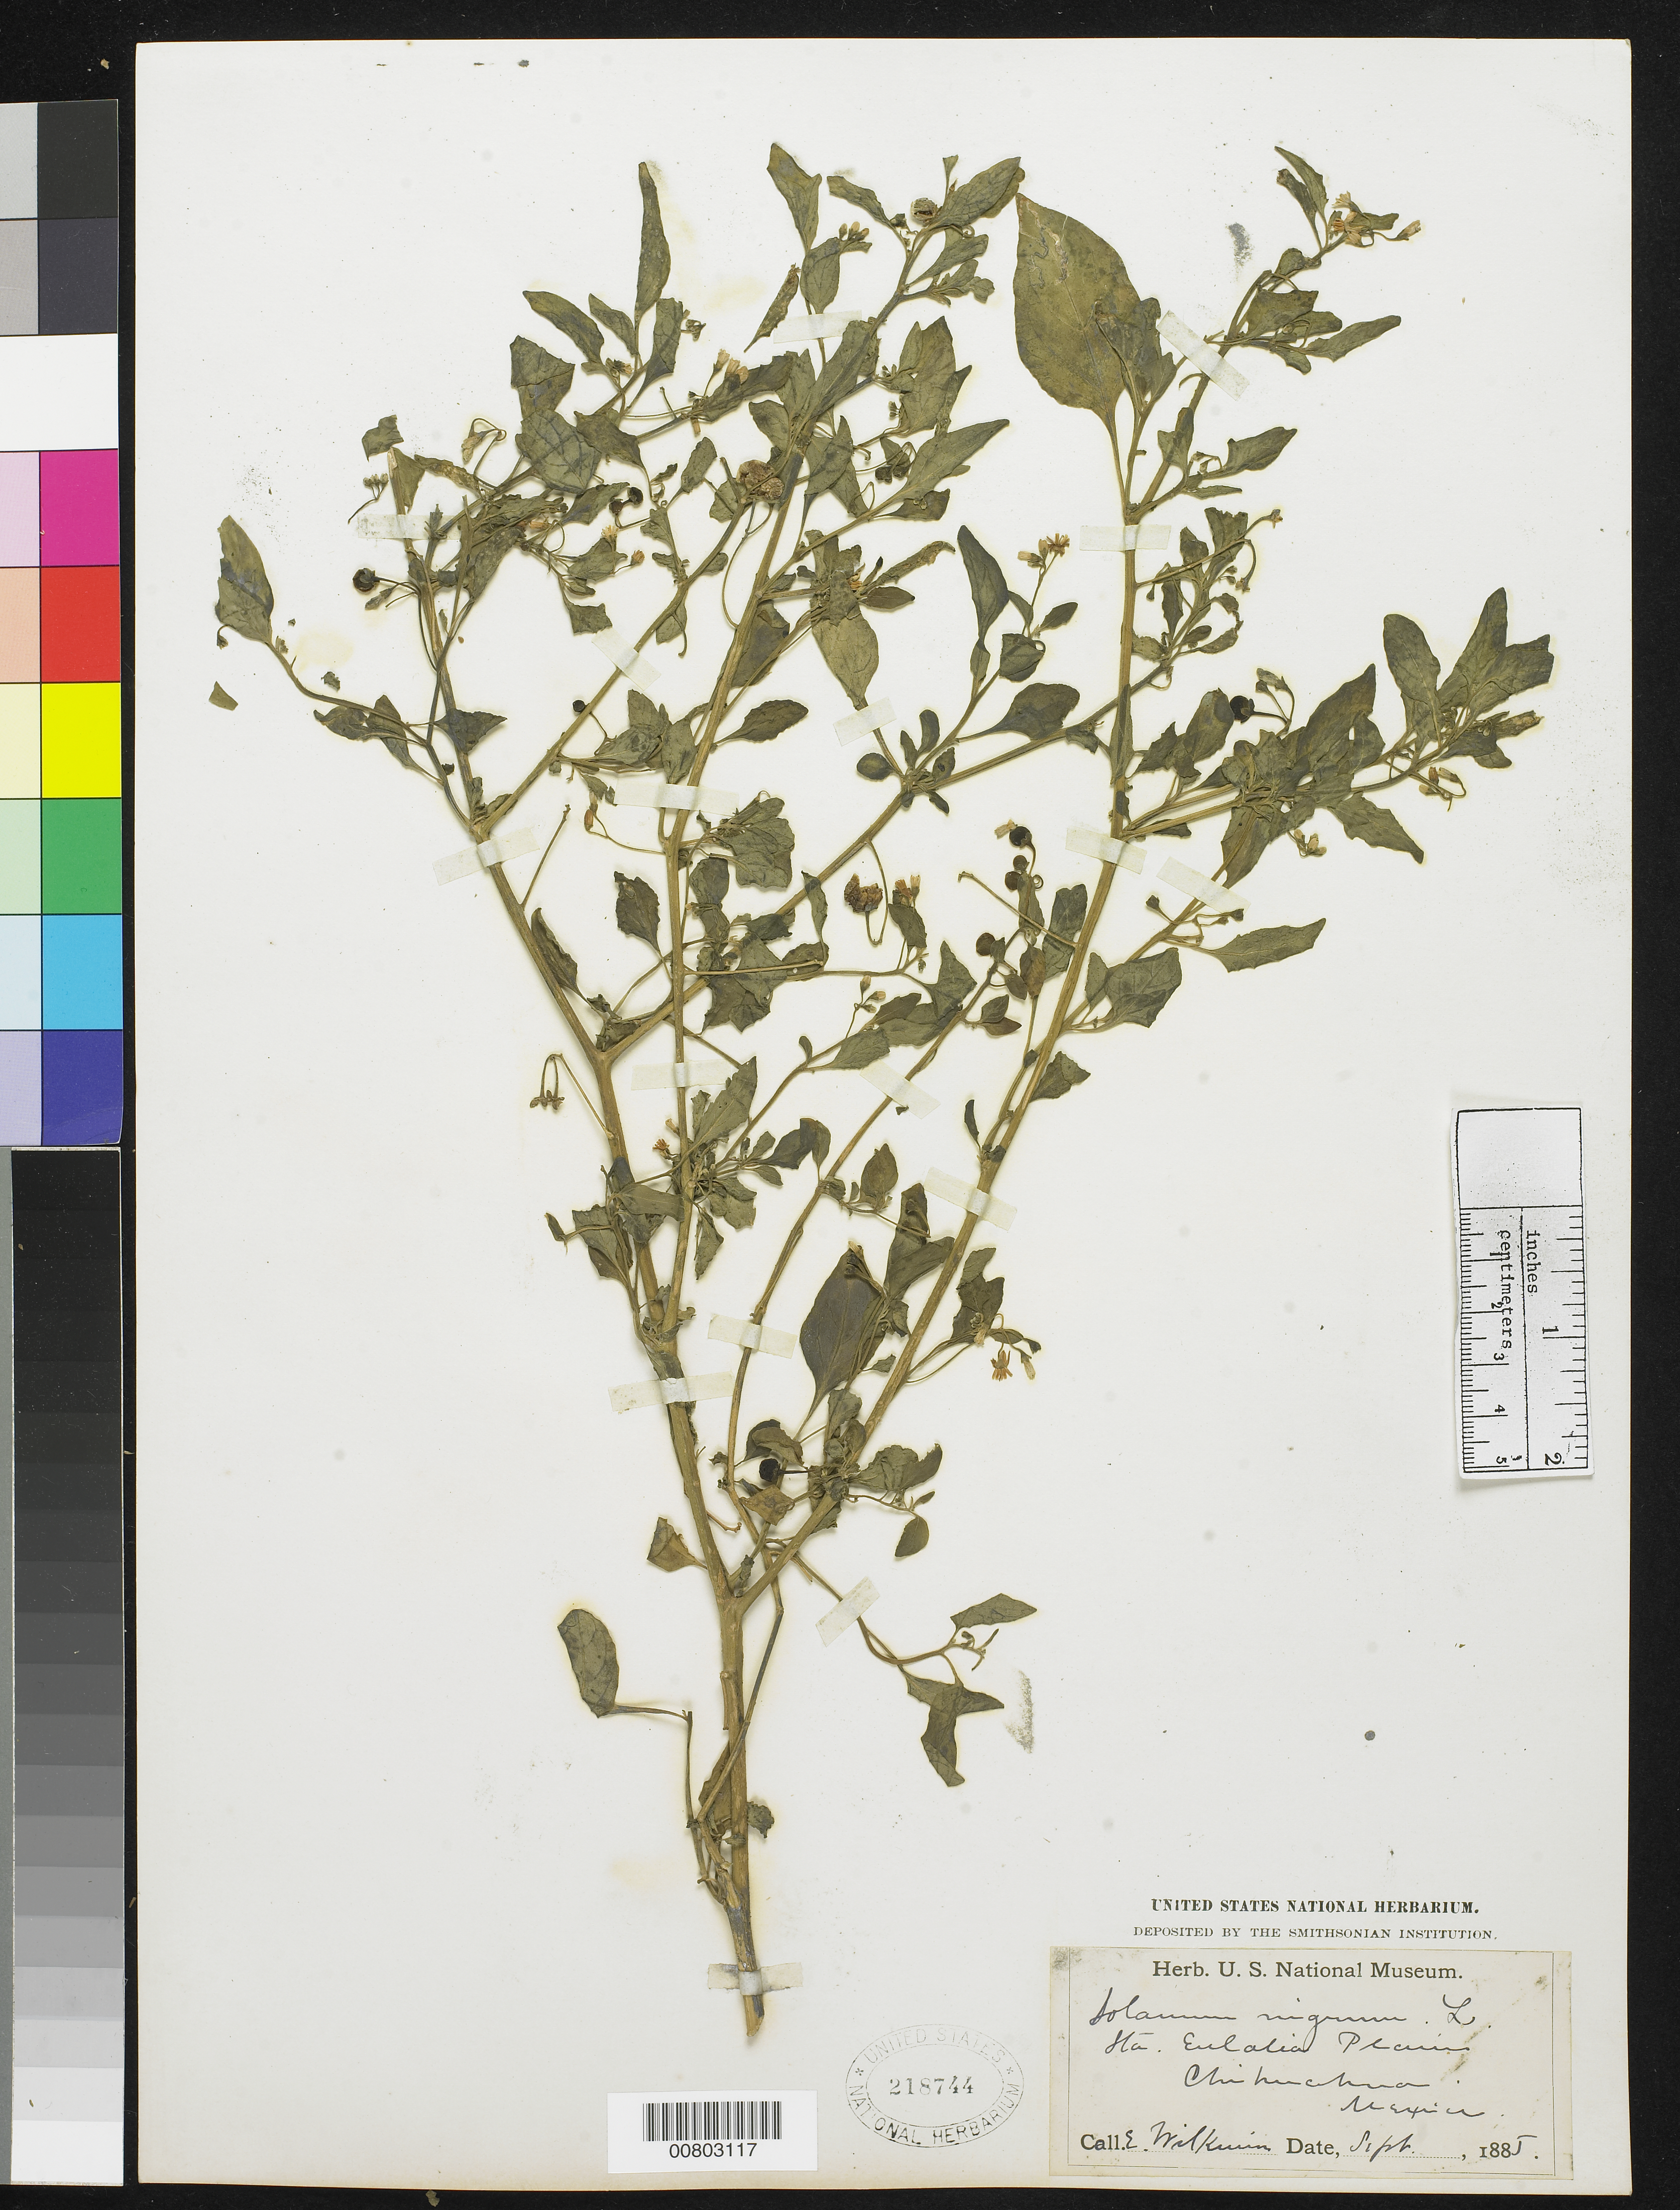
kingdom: Plantae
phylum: Tracheophyta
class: Magnoliopsida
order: Solanales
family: Solanaceae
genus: Solanum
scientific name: Solanum nigrescens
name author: M. Martens & Galeotti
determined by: Knapp, S. D.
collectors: E. Wilkinson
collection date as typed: Sep 1885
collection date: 1885-09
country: Mexico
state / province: Chihuahua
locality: Sta. Eulalia plains, Chihuahua.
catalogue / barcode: US 218744